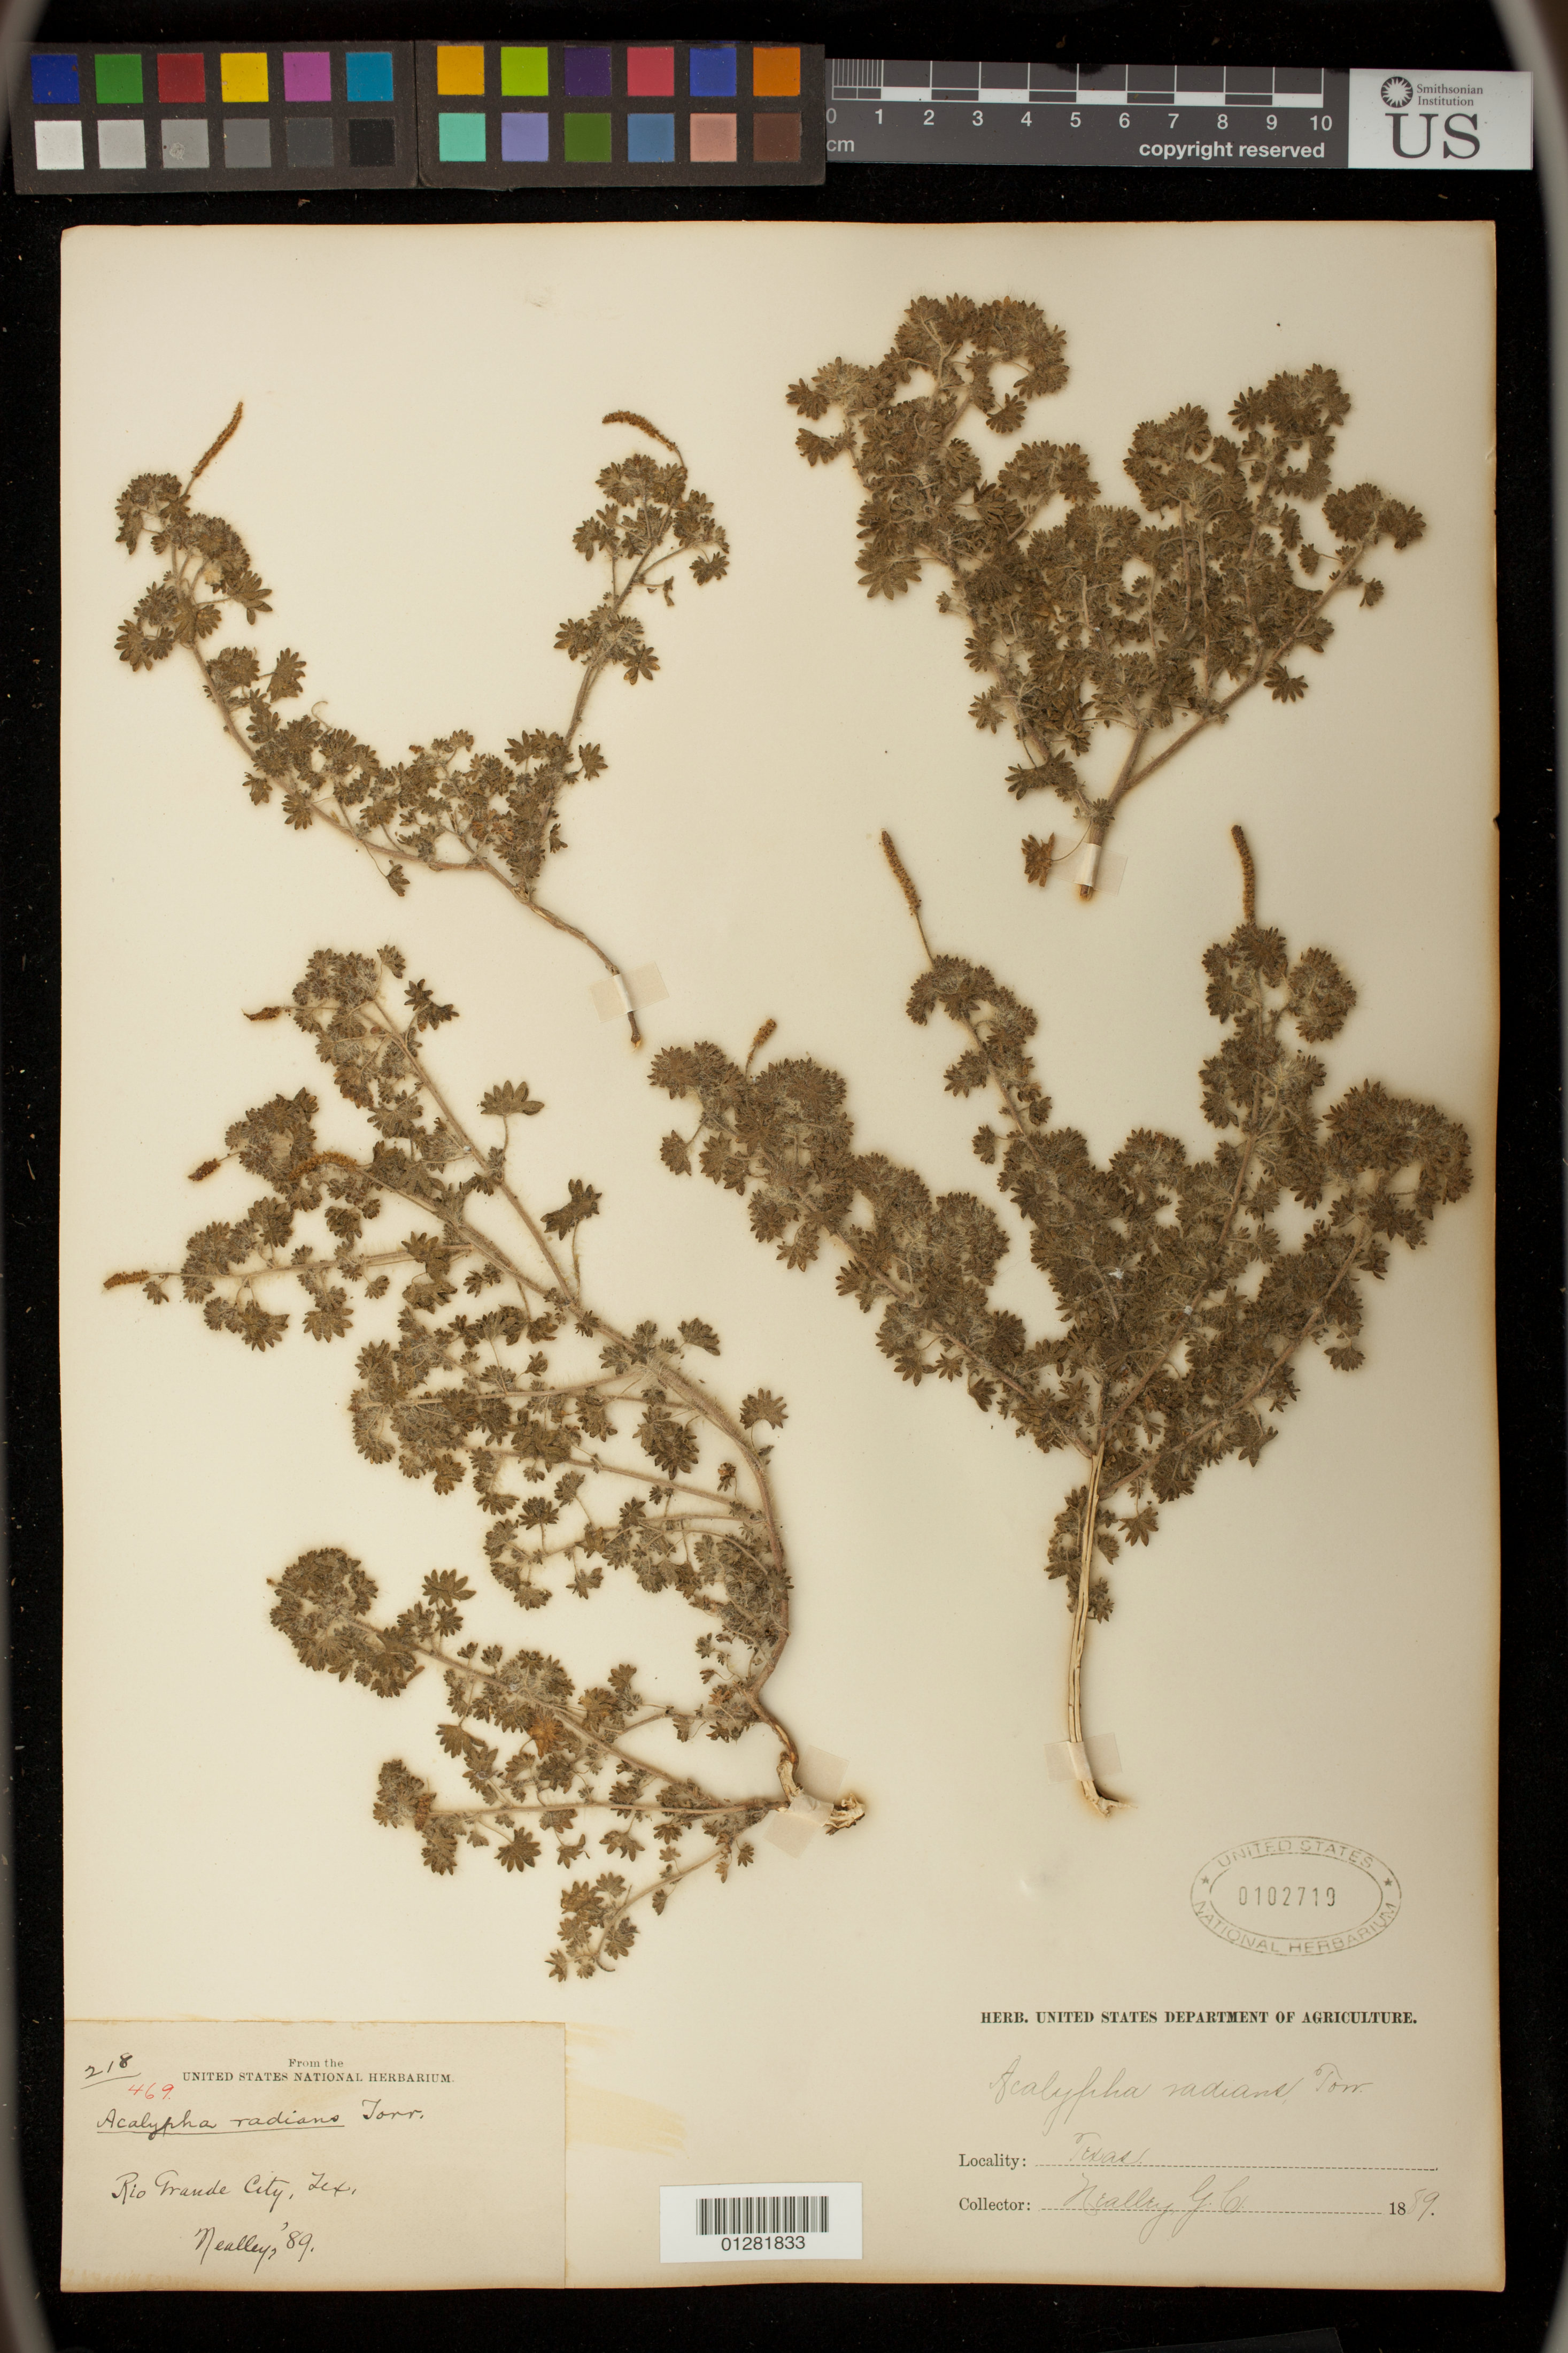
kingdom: Plantae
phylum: Tracheophyta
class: Magnoliopsida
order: Malpighiales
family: Euphorbiaceae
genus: Acalypha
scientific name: Acalypha radians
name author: Torr.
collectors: G. C. Nealley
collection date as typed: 1889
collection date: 1889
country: United States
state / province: Texas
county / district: Starr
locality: Rio Grande City.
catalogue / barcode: US 102719